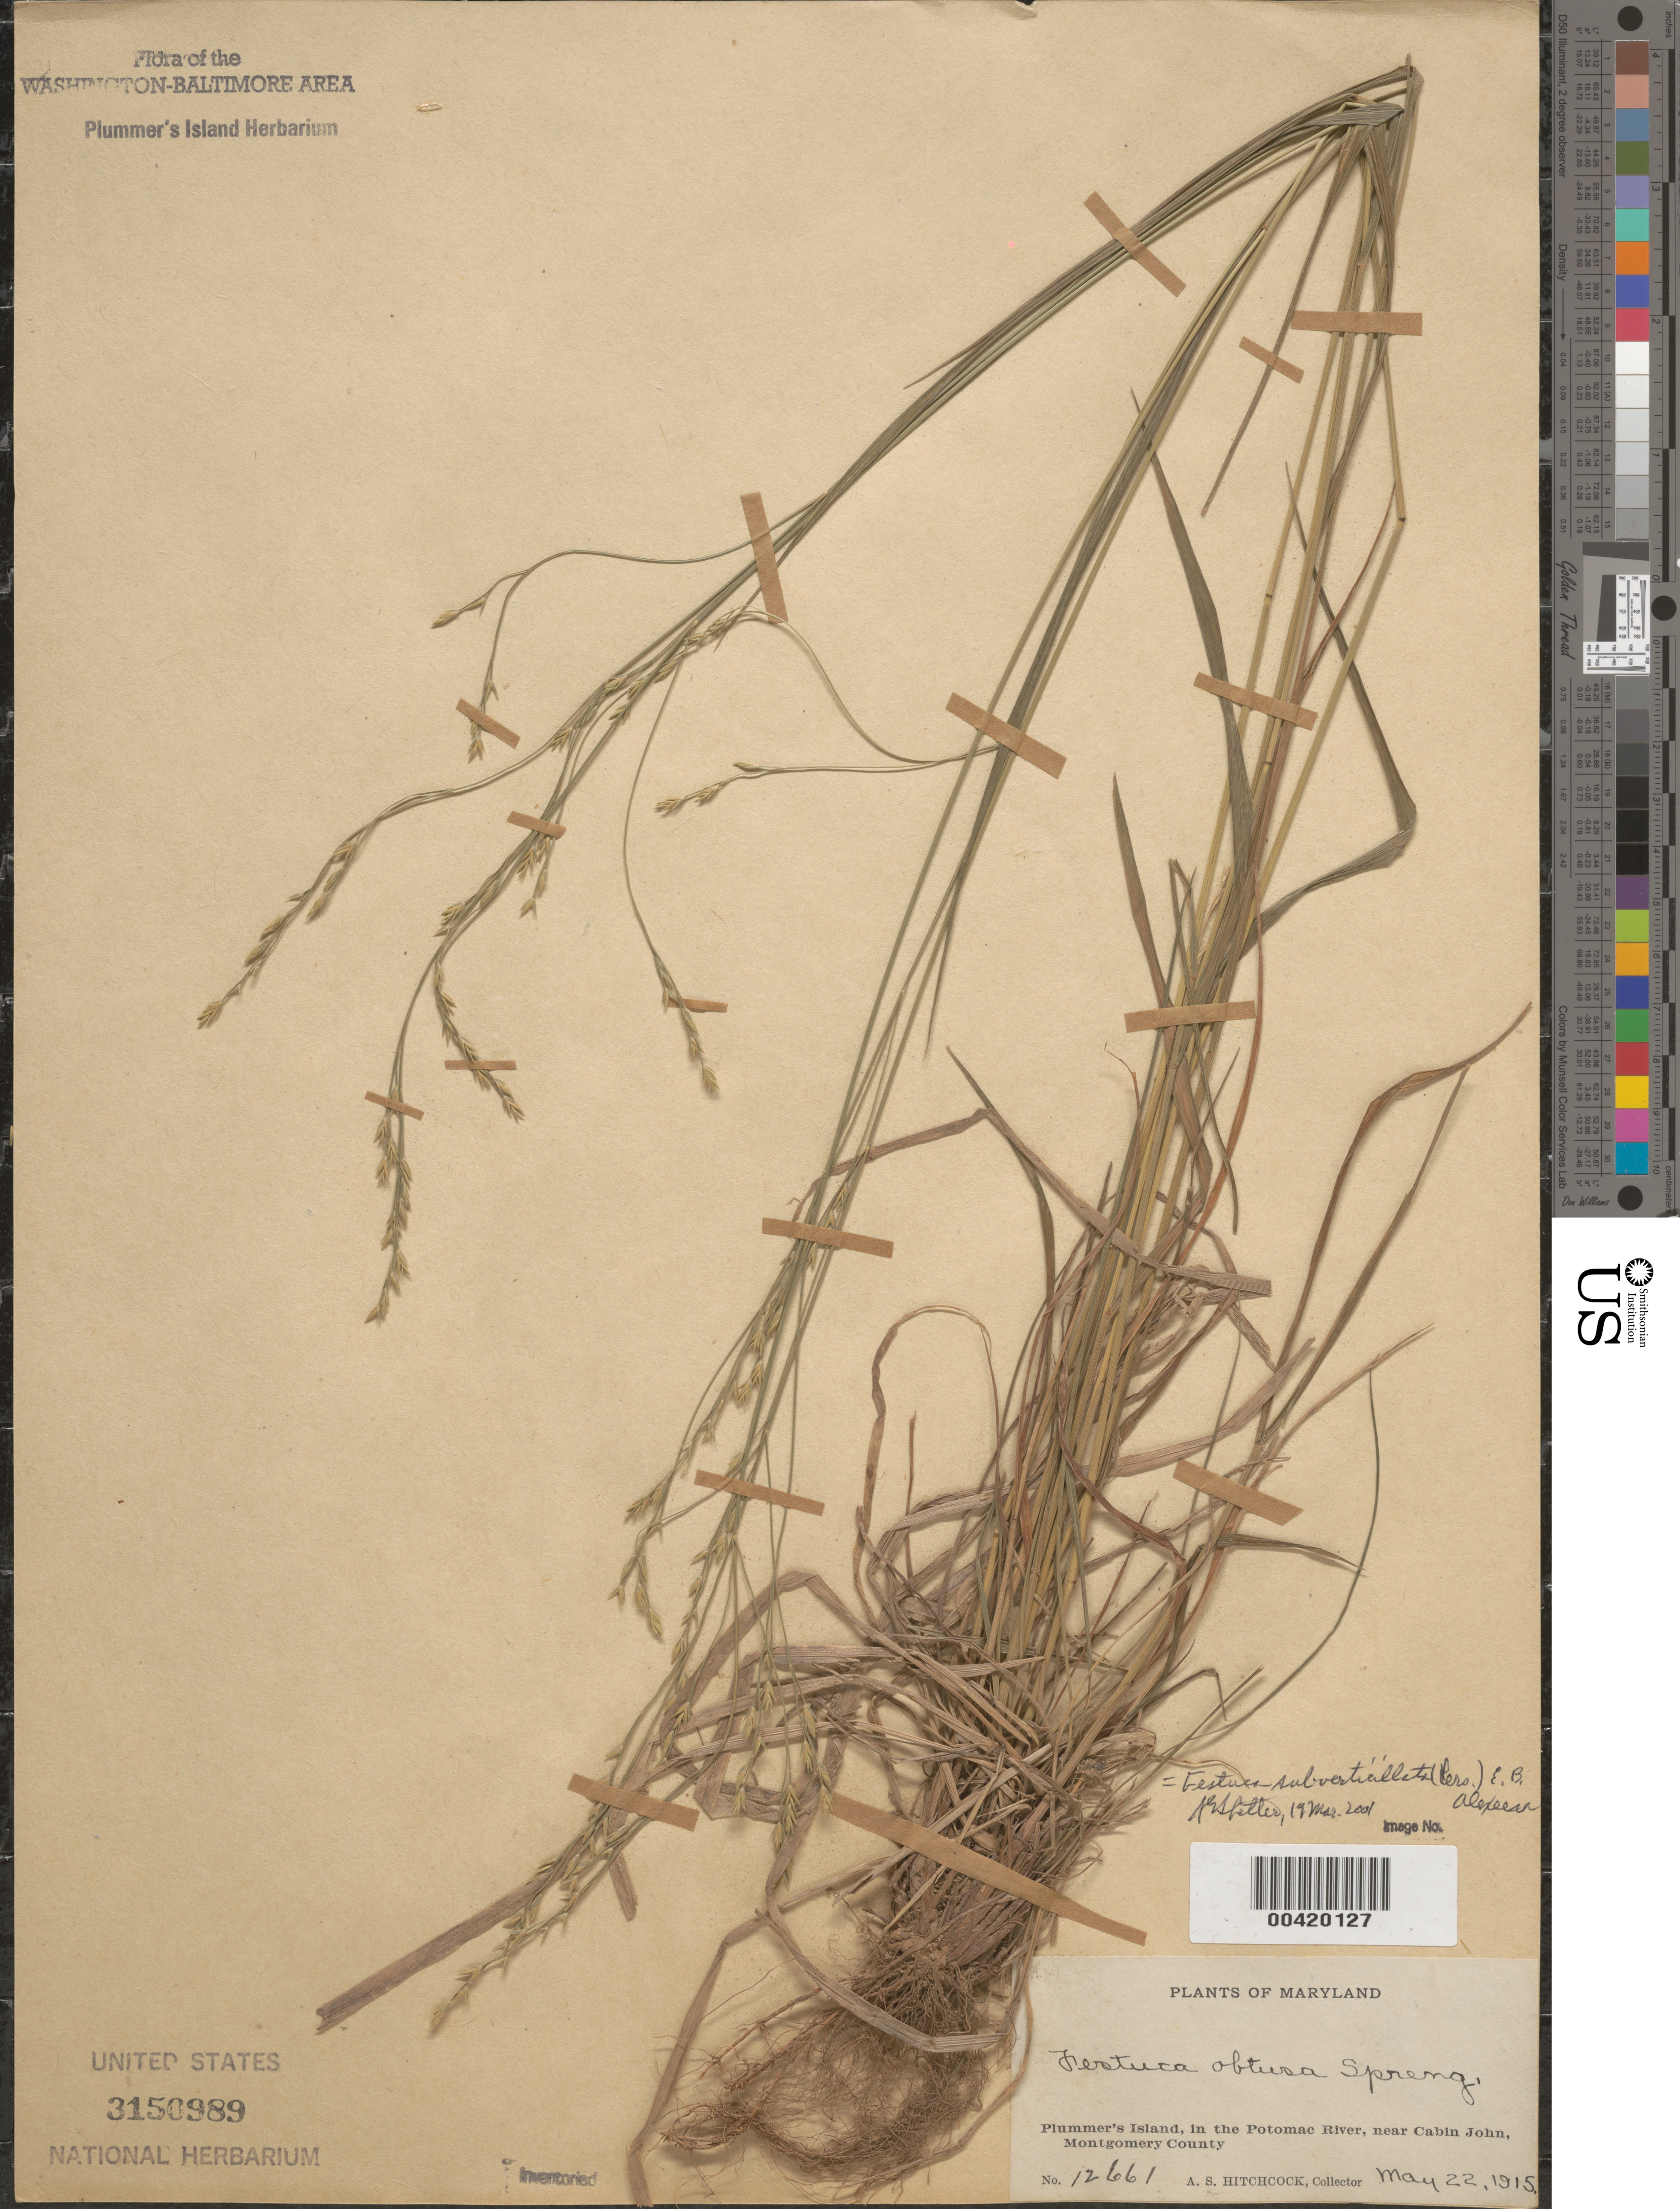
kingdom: Plantae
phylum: Tracheophyta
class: Liliopsida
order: Poales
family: Poaceae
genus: Festuca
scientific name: Festuca subverticillata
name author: (Pers.) E.B. Alexeev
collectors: A. S. Hitchcock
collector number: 12661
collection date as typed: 22 May 1915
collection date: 1915-05-22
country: United States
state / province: Maryland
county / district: Montgomery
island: Plummers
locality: Plummer's Island C. & O. Canal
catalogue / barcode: US 3150989